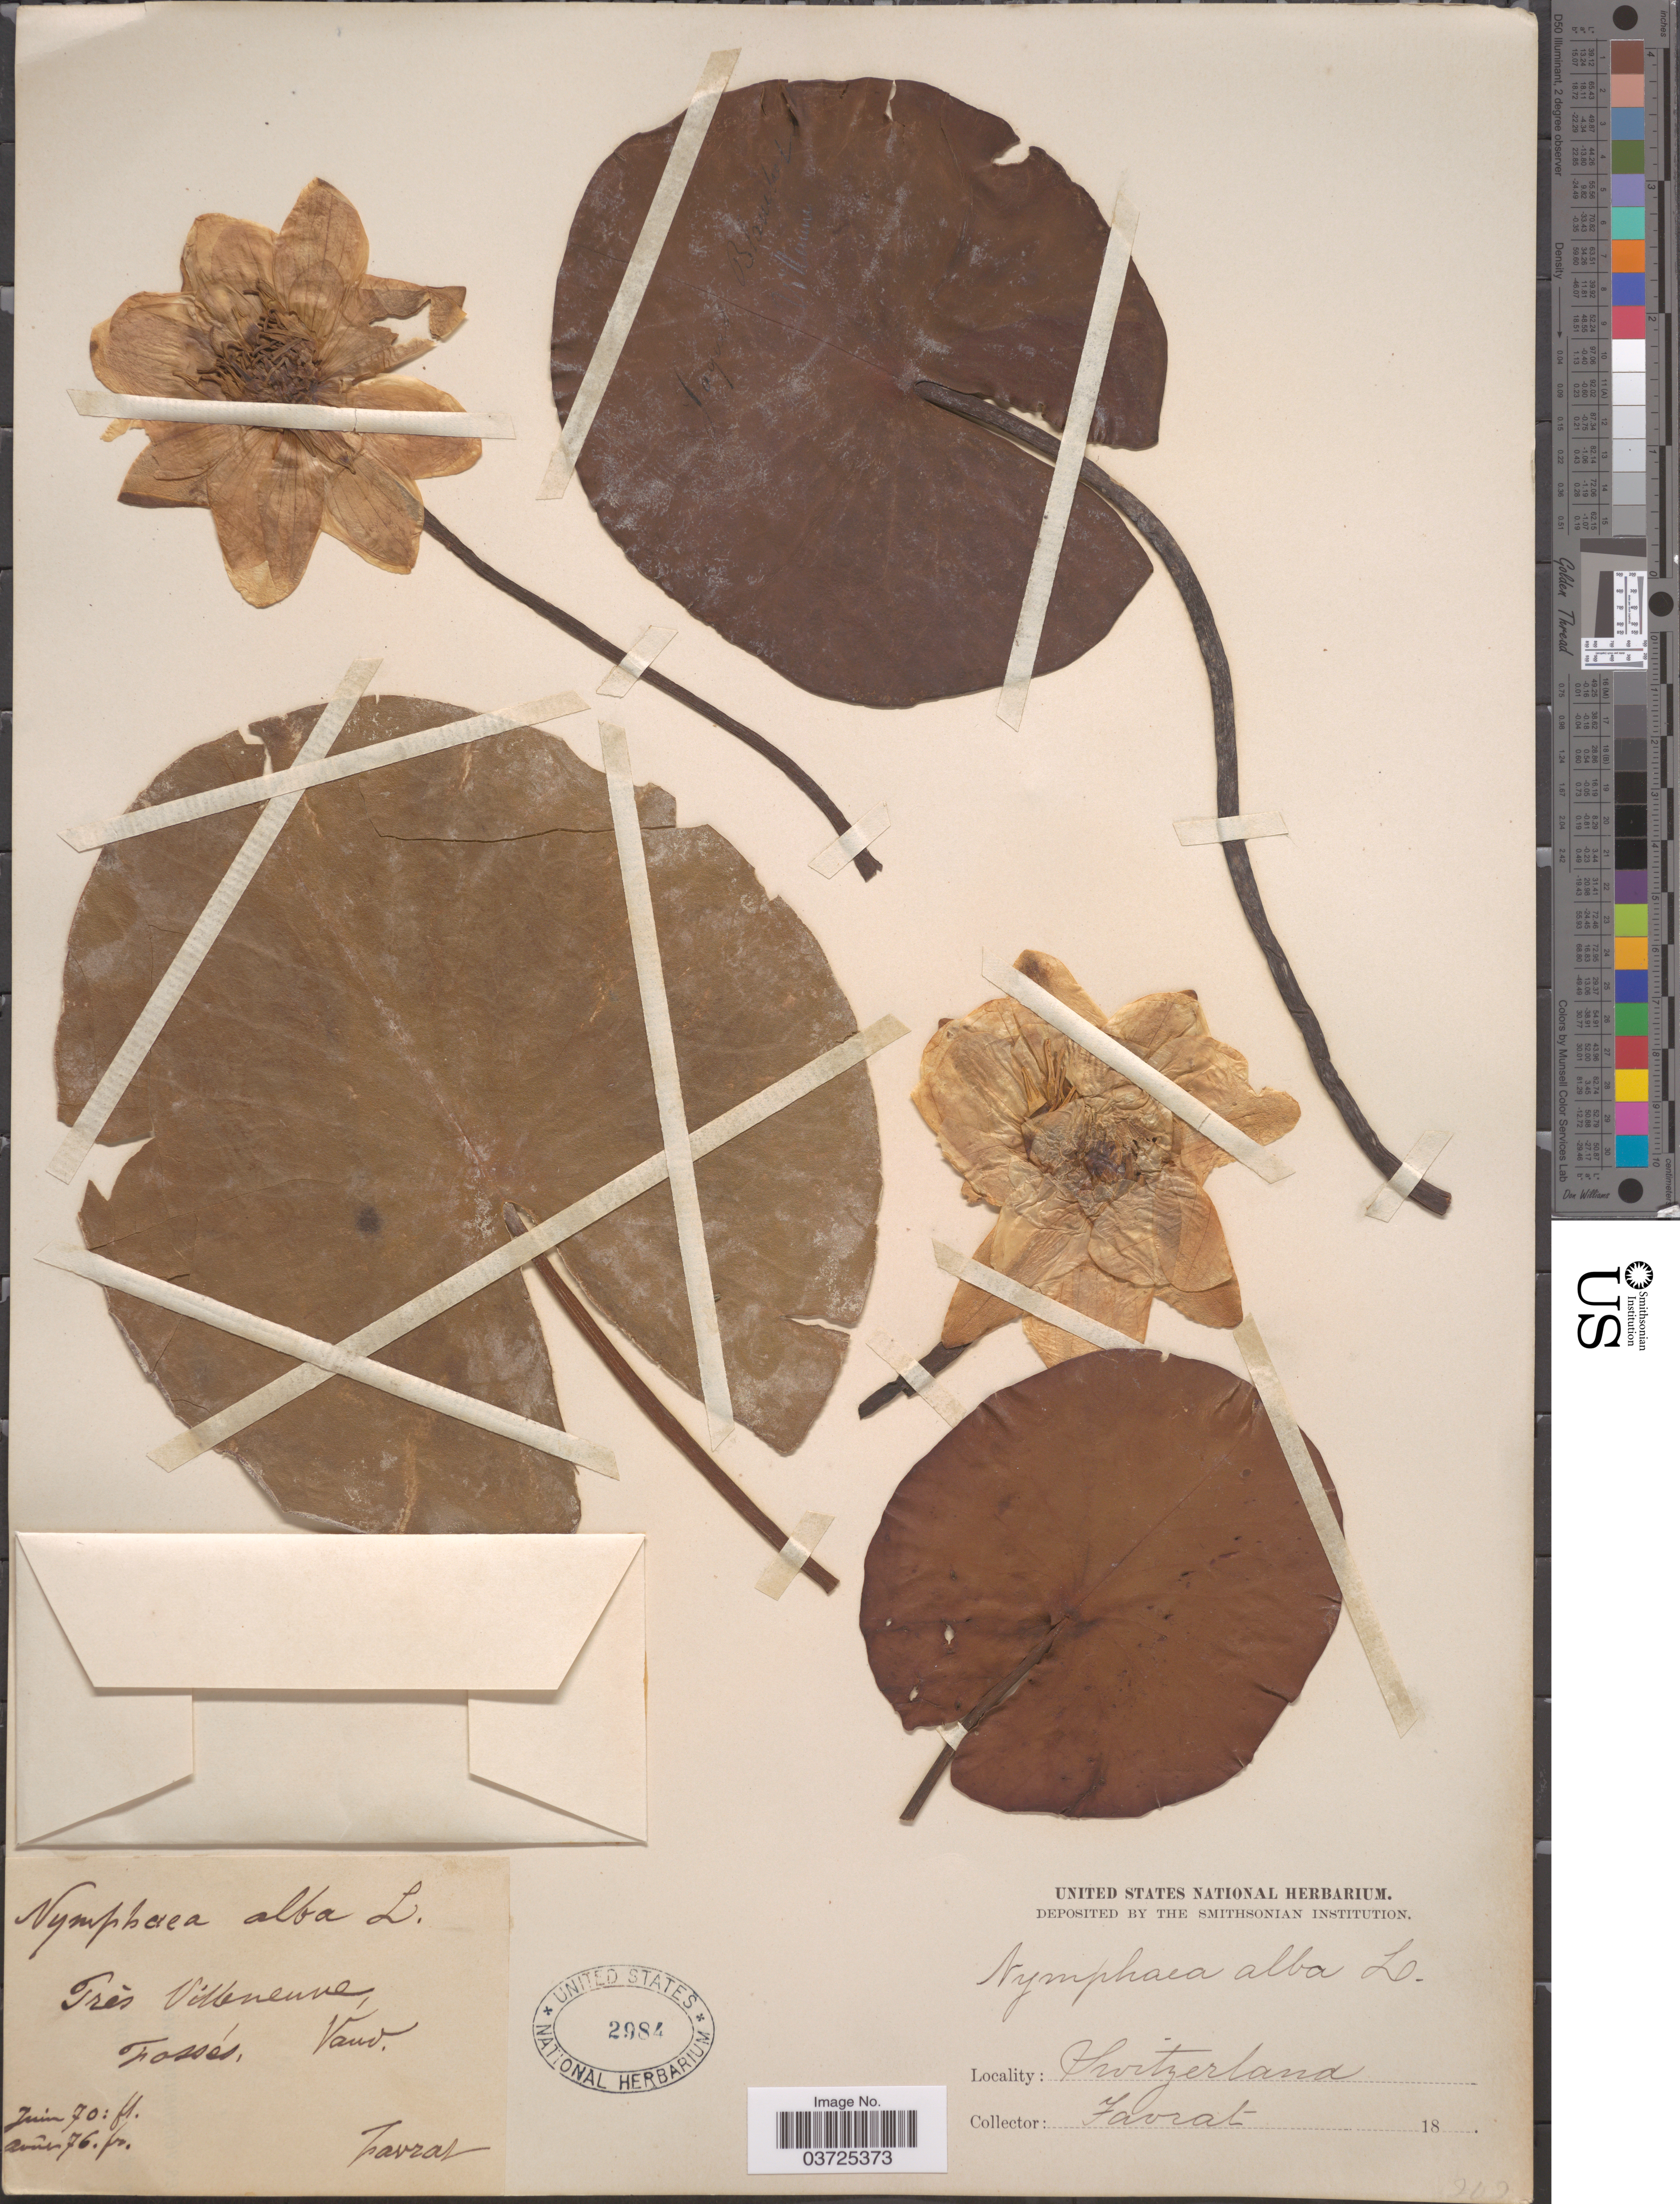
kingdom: Plantae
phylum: Tracheophyta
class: Magnoliopsida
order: Nymphaeales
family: Nymphaeaceae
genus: Nymphaea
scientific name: Nymphaea alba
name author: L.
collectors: L. Favrat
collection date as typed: Transcribed d/m/y: /6/70 to /8/76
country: Switzerland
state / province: Vaud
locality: Prés Villeneuve, Fossés.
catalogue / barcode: US 2984